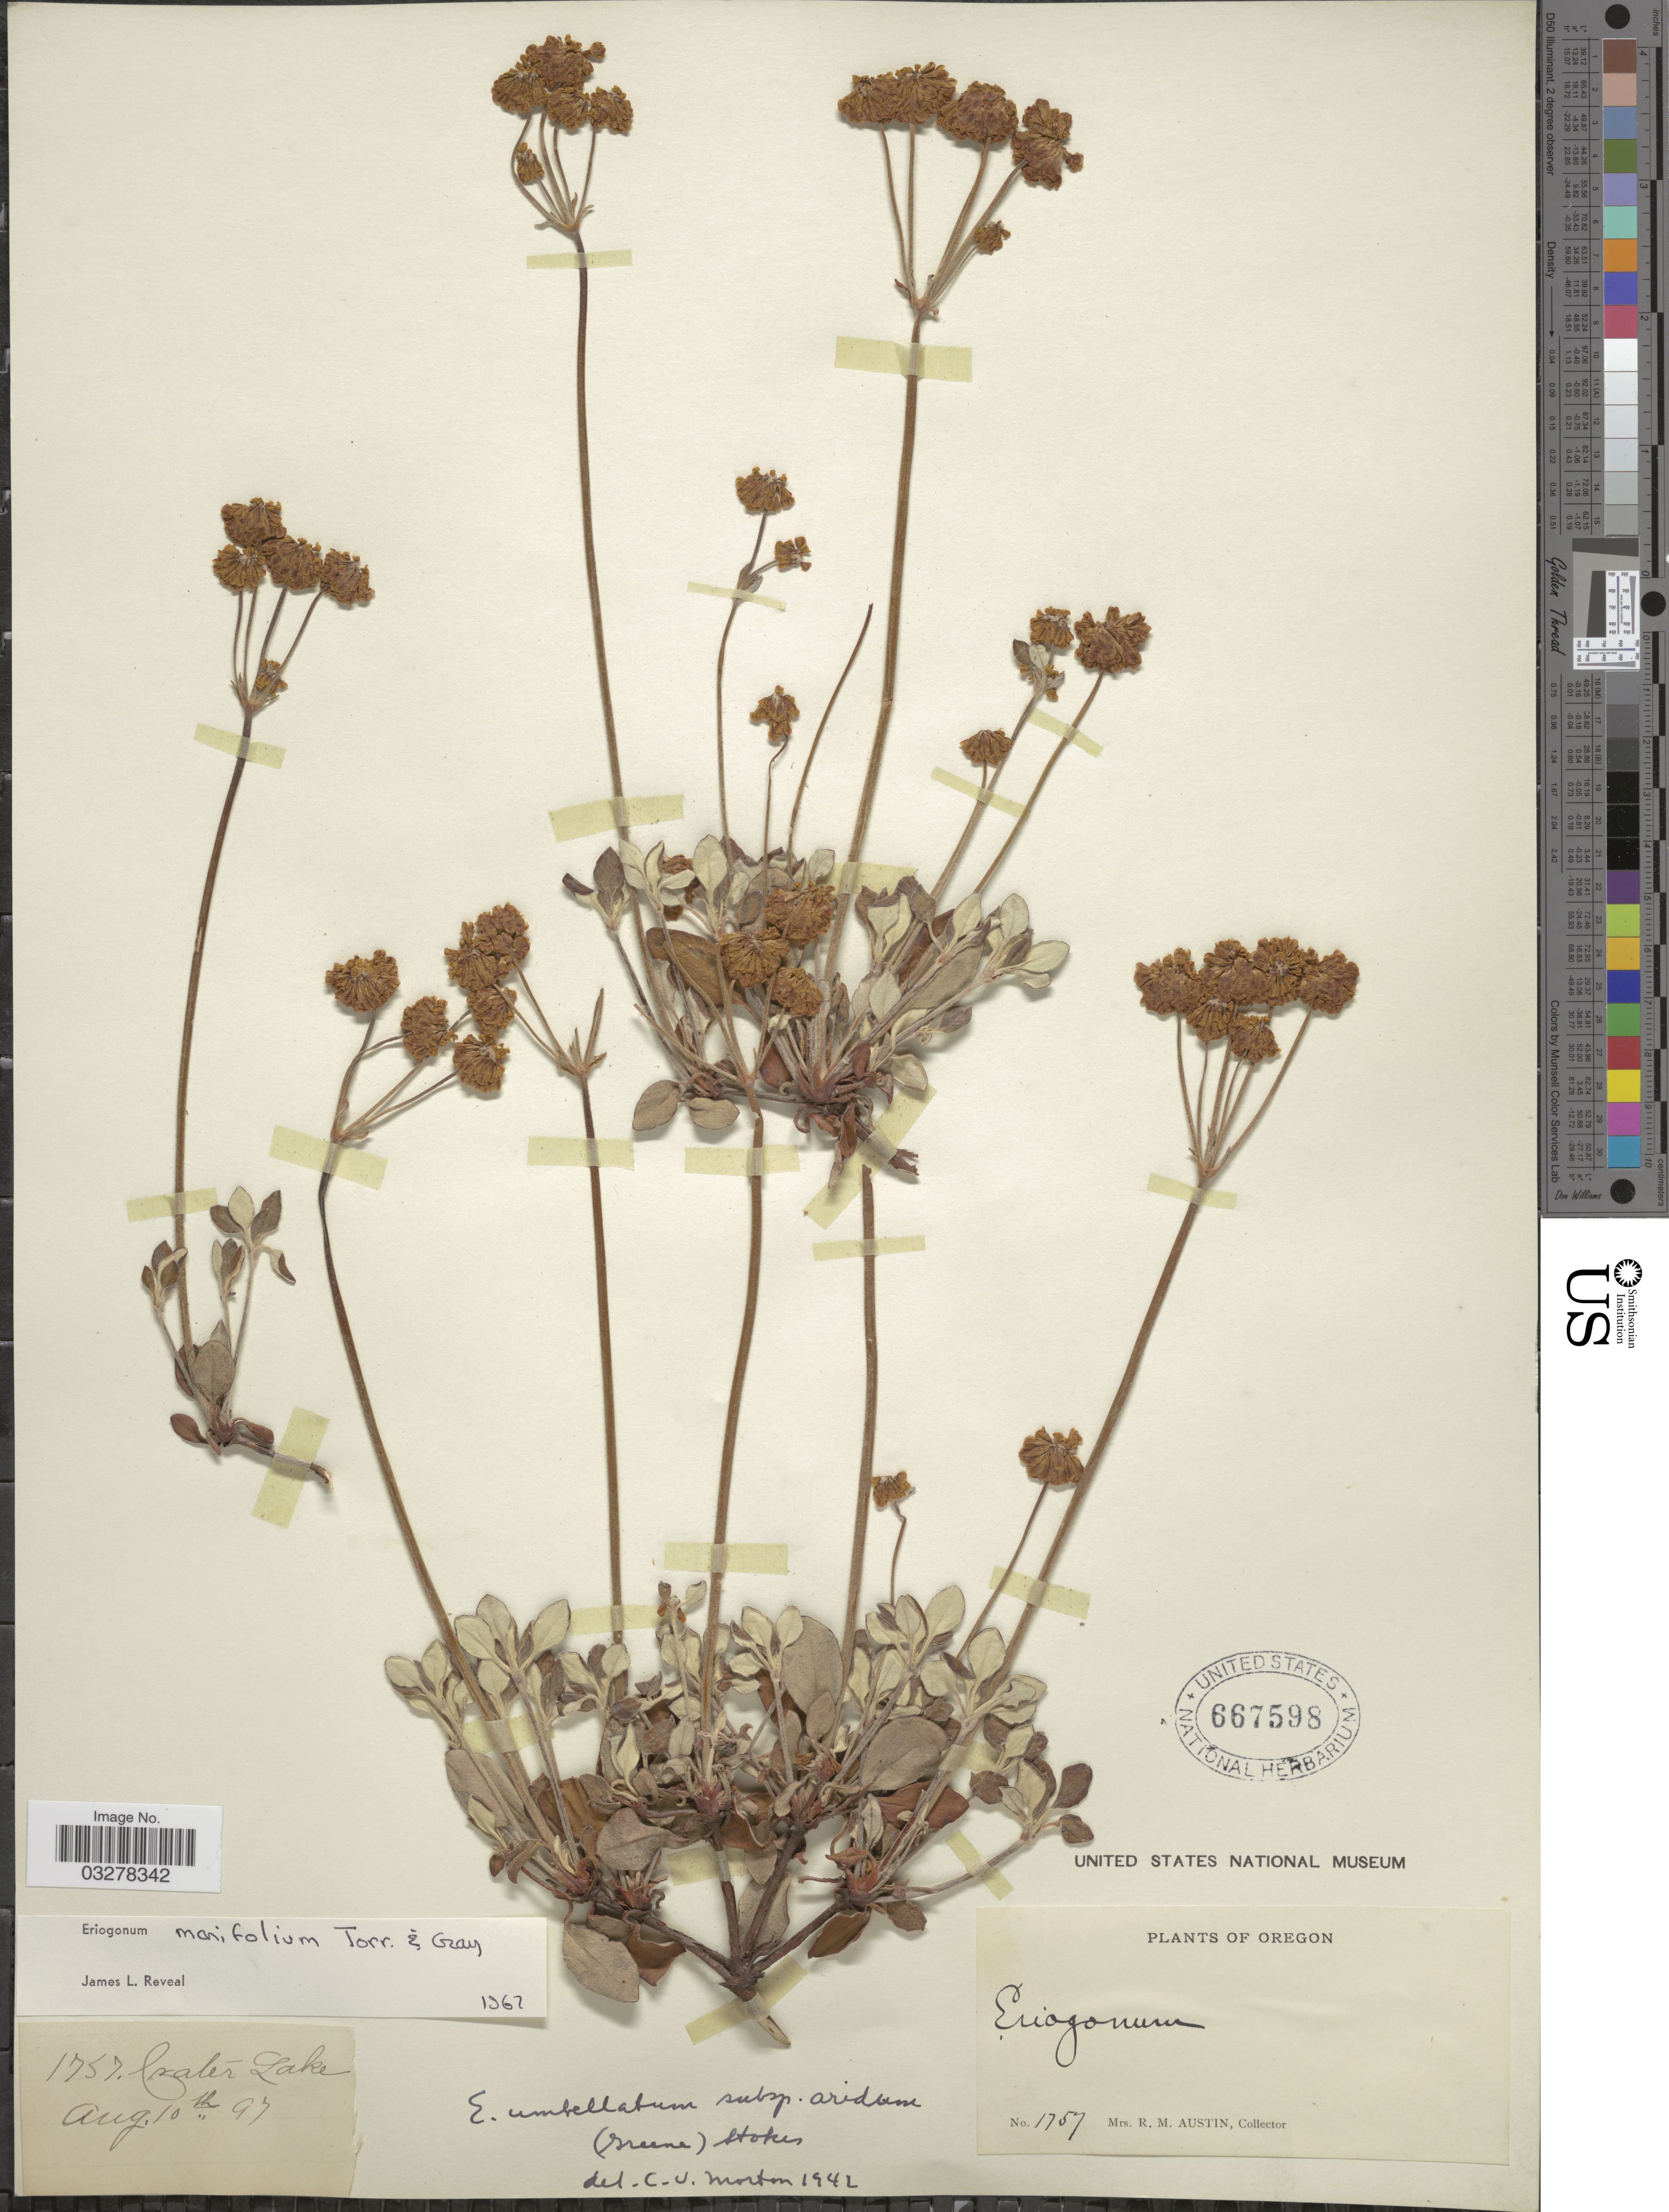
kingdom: Plantae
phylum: Tracheophyta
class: Magnoliopsida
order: Caryophyllales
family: Polygonaceae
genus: Eriogonum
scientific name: Eriogonum marifolium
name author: Torr. & A. Gray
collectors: R. Austin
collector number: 1757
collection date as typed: Transcribed d/m/y: 10/8/97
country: United States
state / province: Oregon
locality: Crater Lake.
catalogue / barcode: US 667598